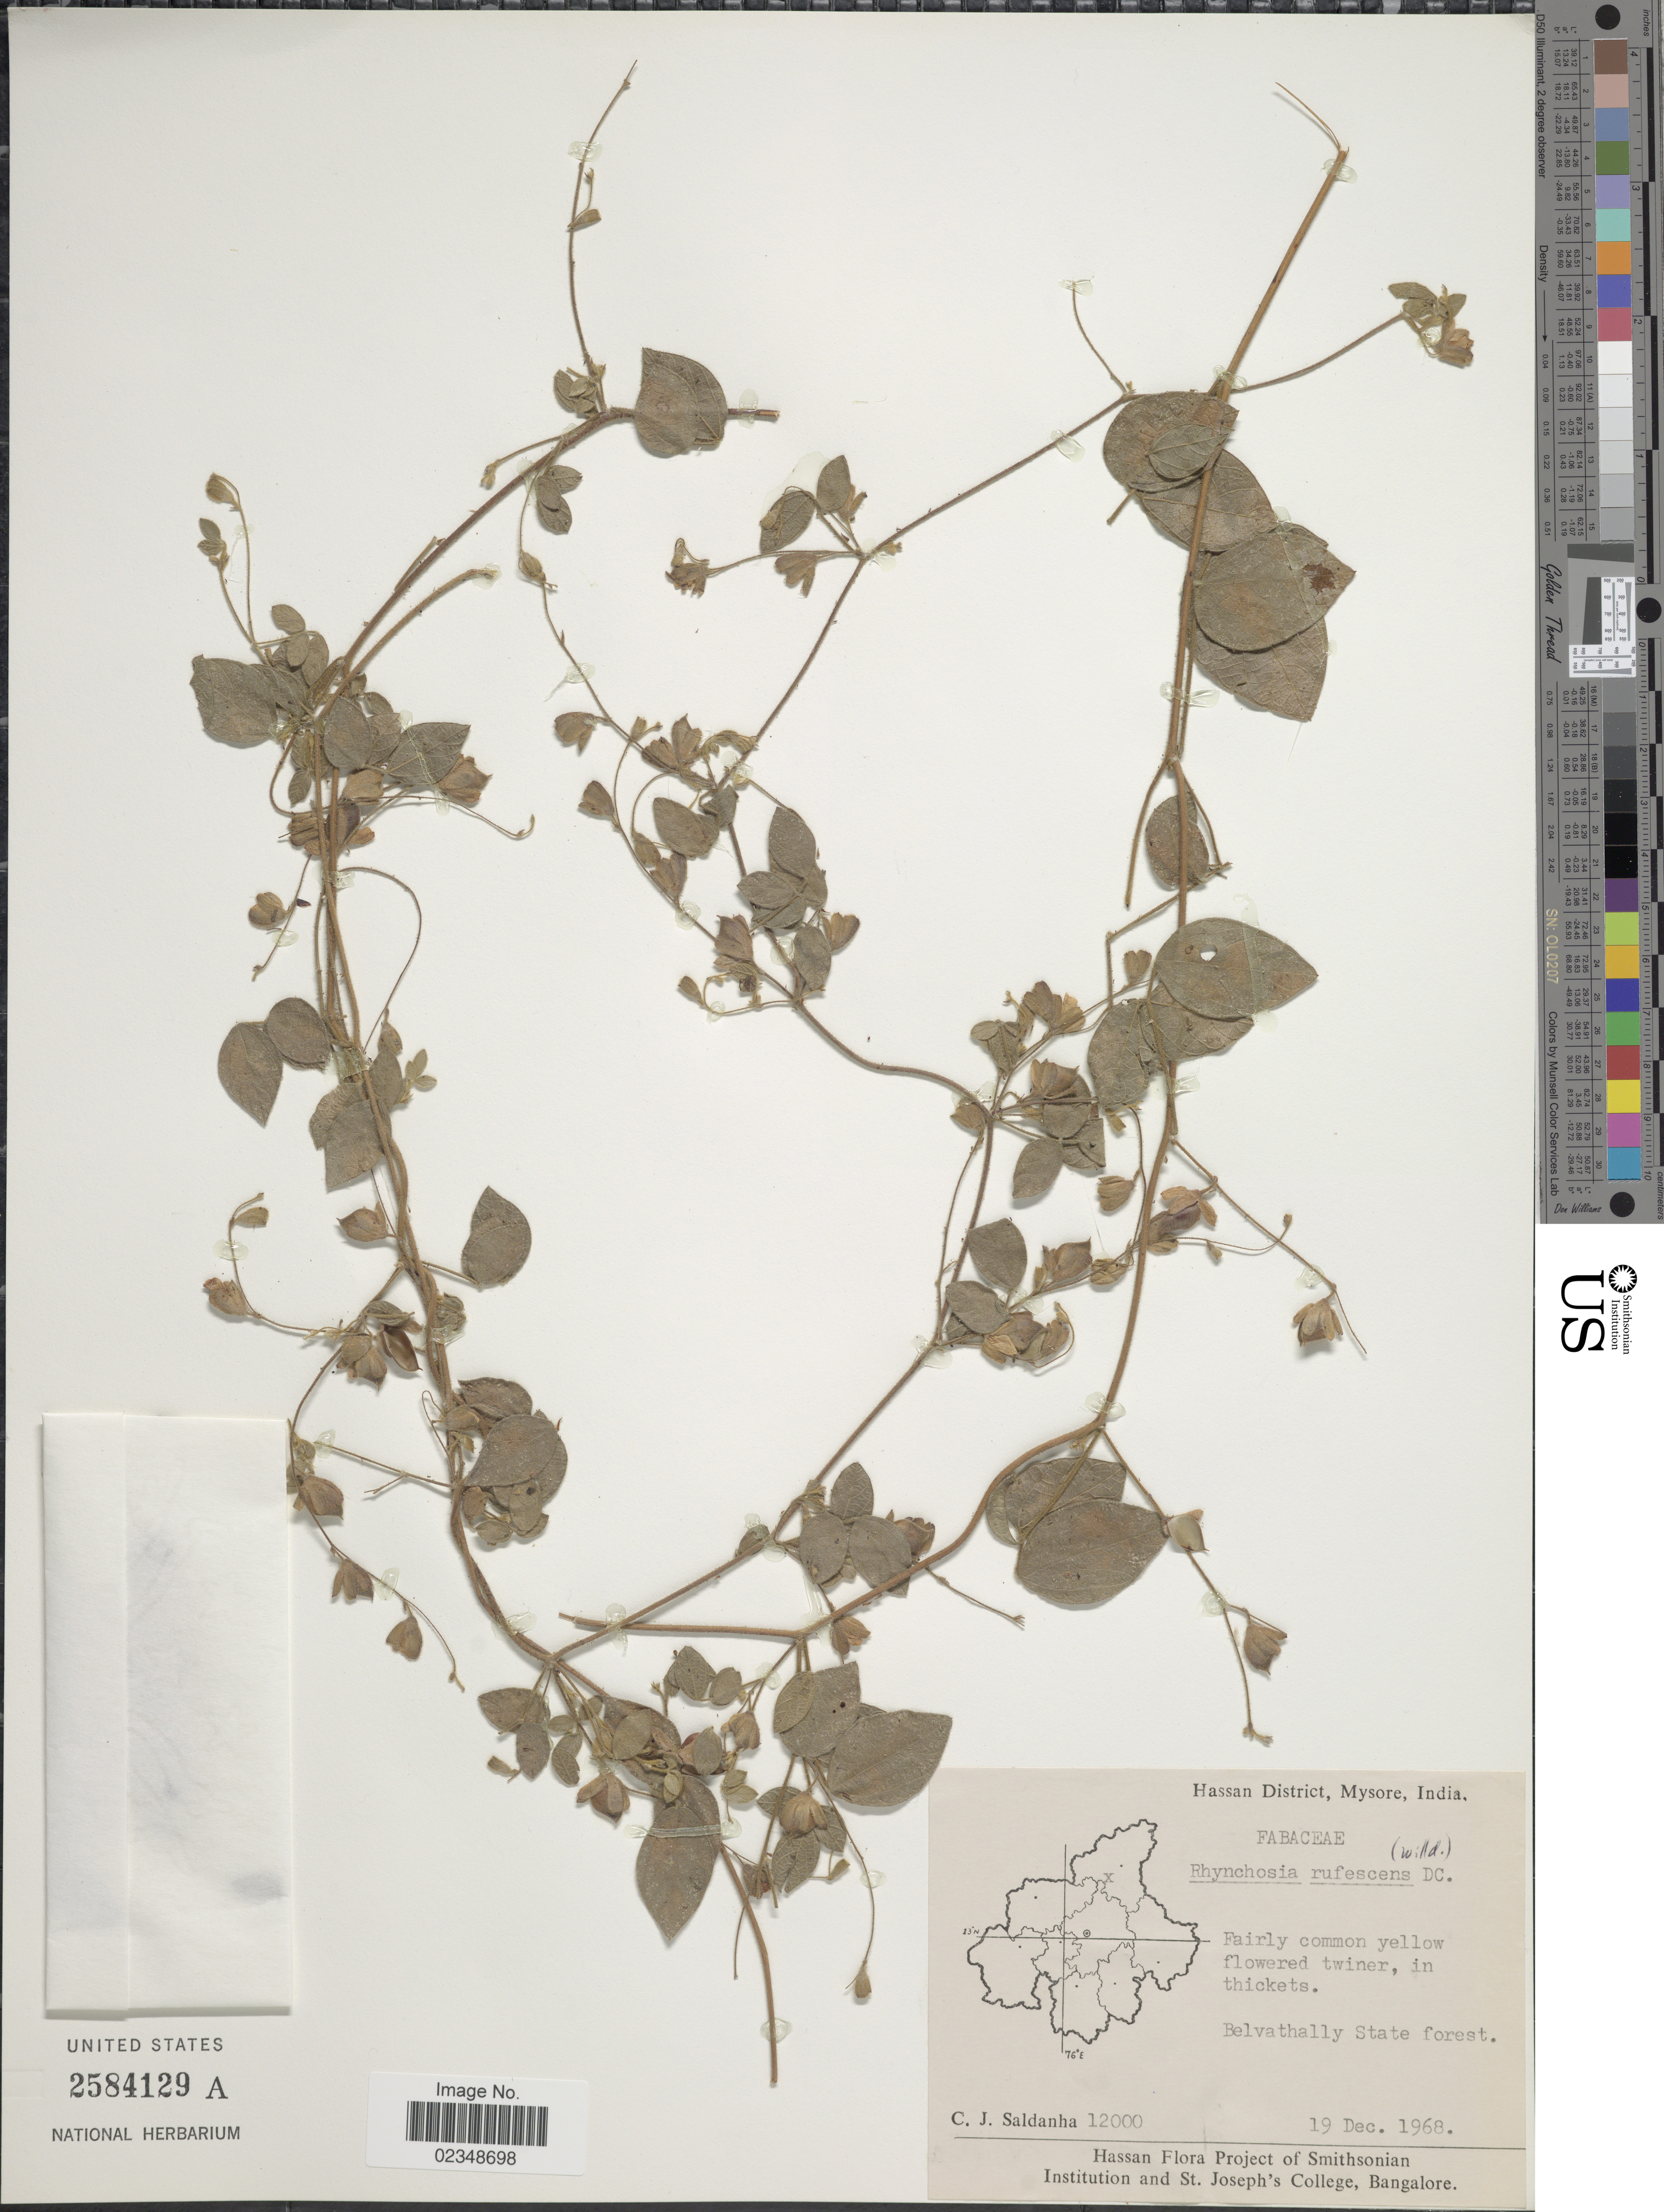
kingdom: Plantae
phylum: Tracheophyta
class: Magnoliopsida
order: Fabales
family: Fabaceae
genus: Rhynchosia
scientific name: Rhynchosia rufescens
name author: DC.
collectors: C. J. Saldanha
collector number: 12000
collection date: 1968-12-19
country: India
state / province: Karnataka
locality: Hassan District, Mysore, Belvathally State Forest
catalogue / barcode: US 2584129A